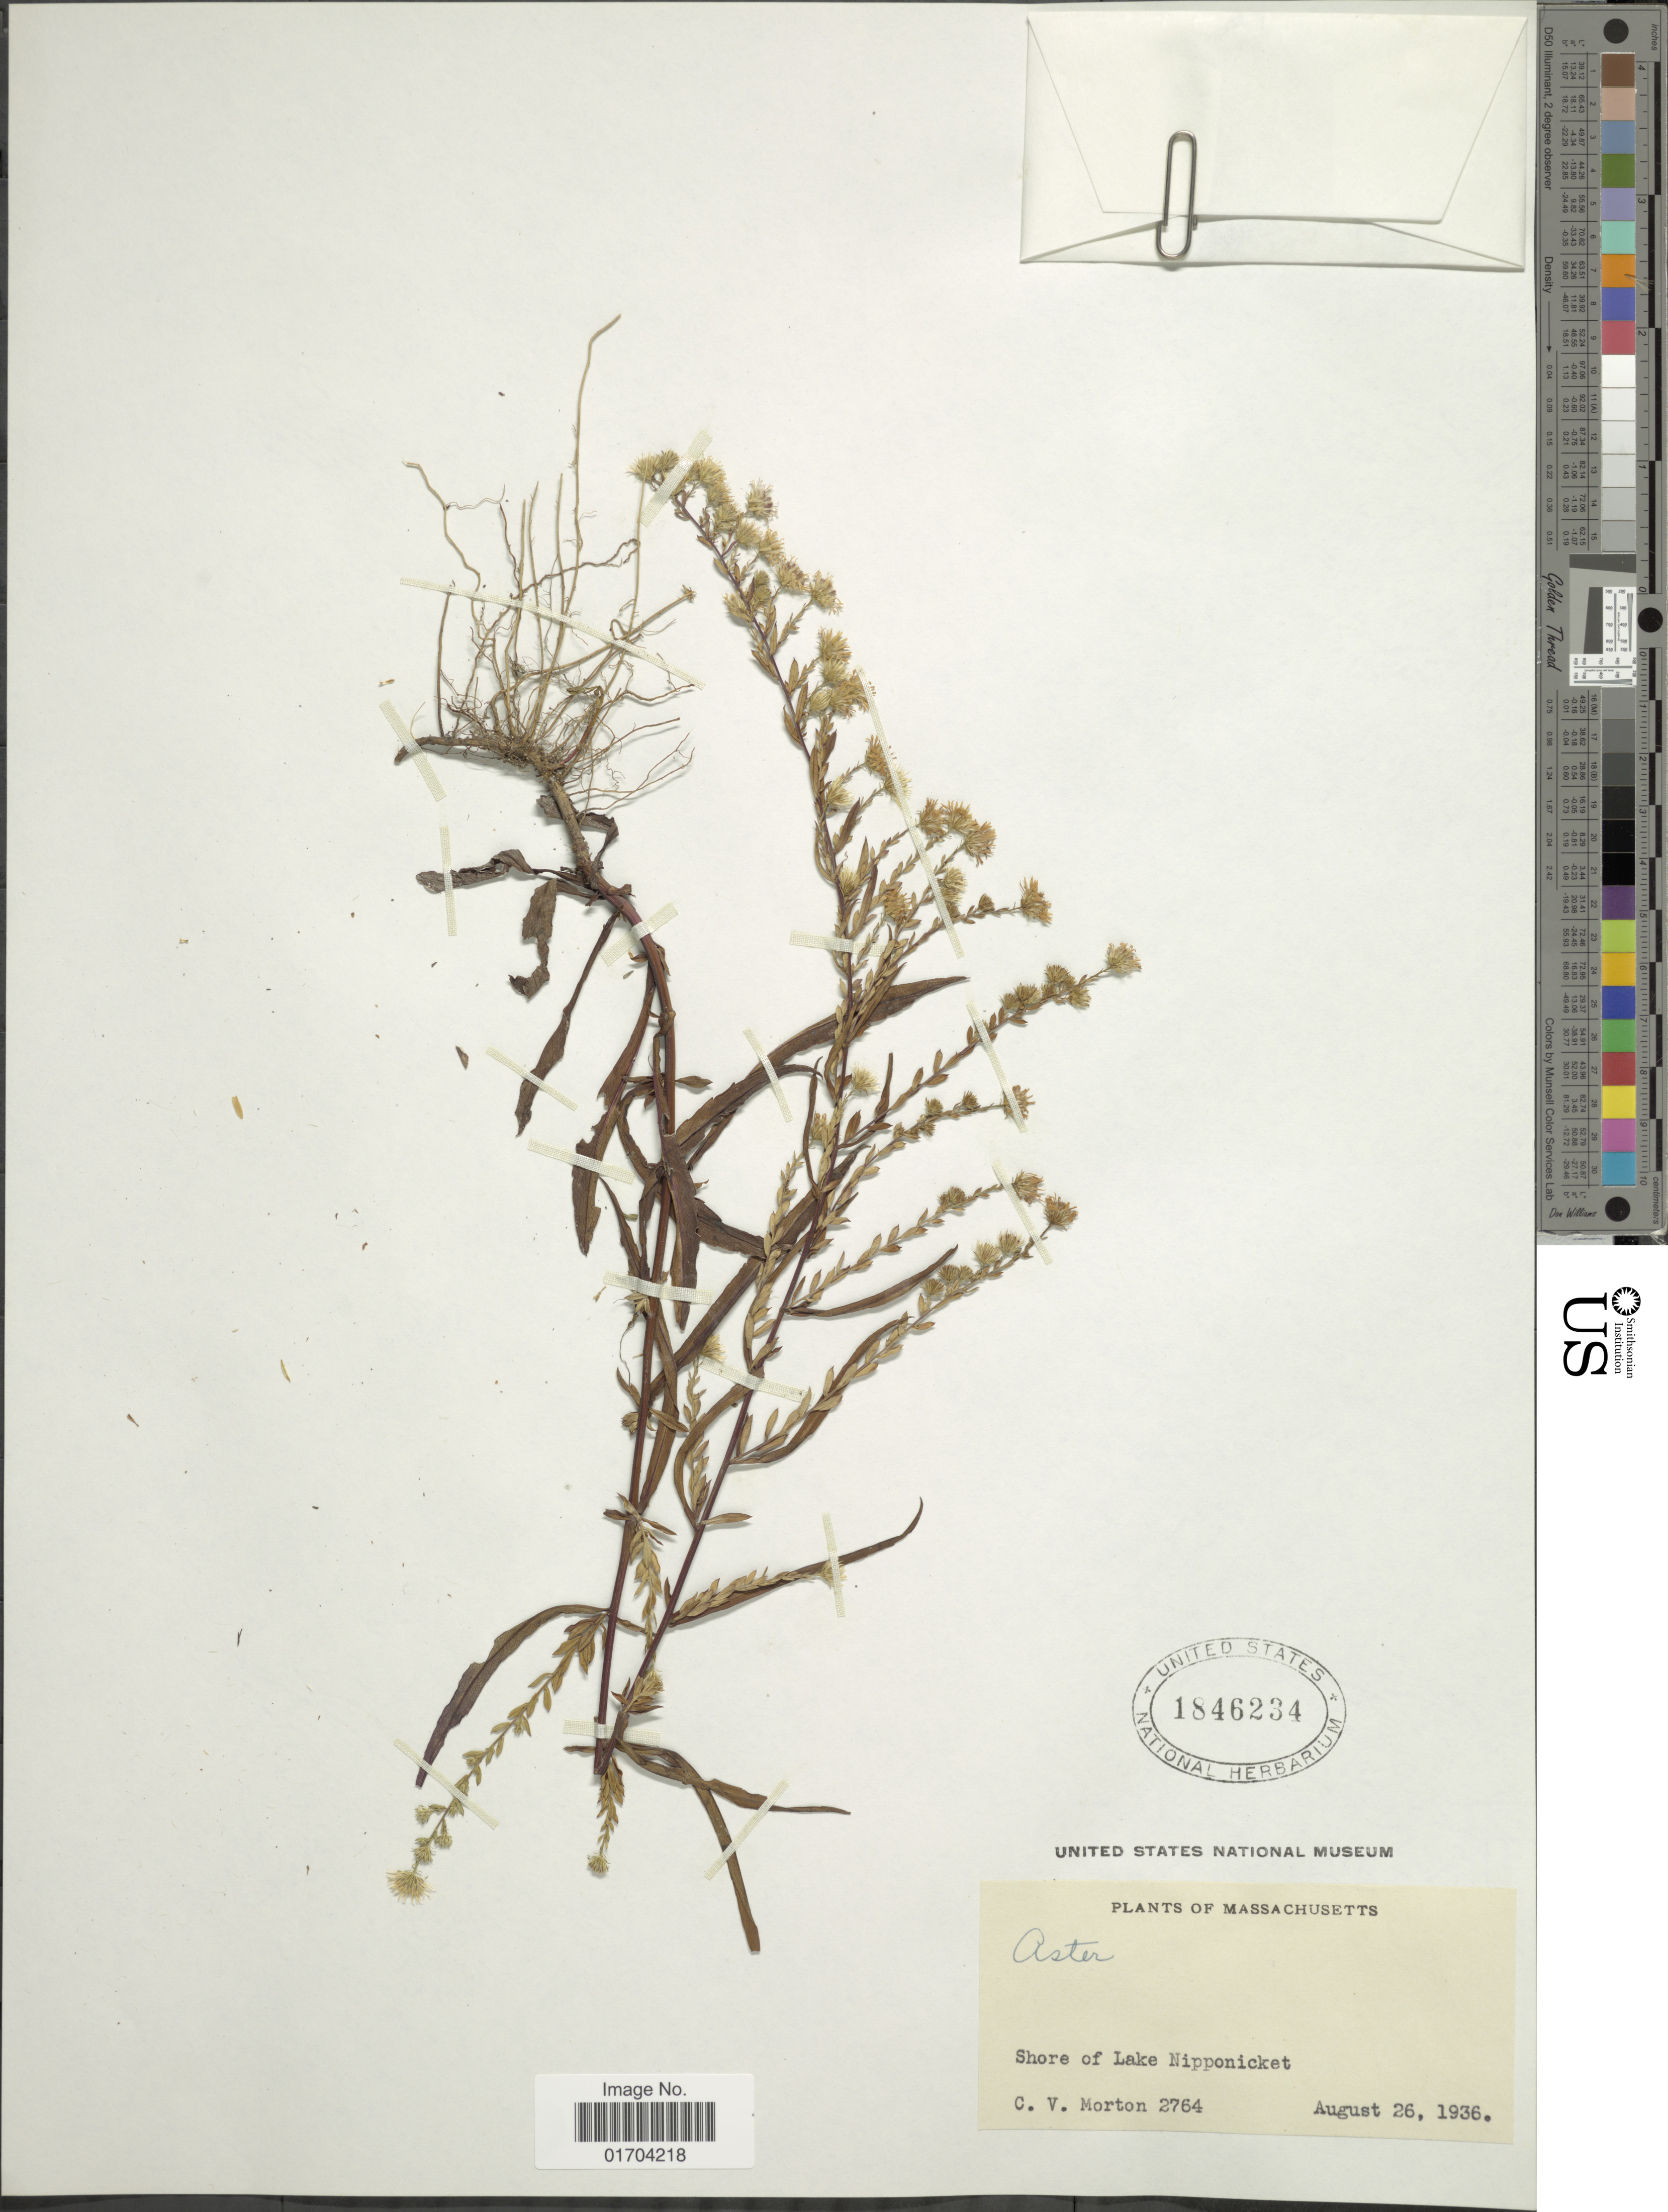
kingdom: Plantae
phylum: Tracheophyta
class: Magnoliopsida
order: Asterales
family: Asteraceae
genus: Symphyotrichum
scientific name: Symphyotrichum sp.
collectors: C. V. Morton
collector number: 2764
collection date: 1936-08-26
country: United States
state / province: Massachusetts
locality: Shore of Lake Nipponicket.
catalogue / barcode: US 1846234